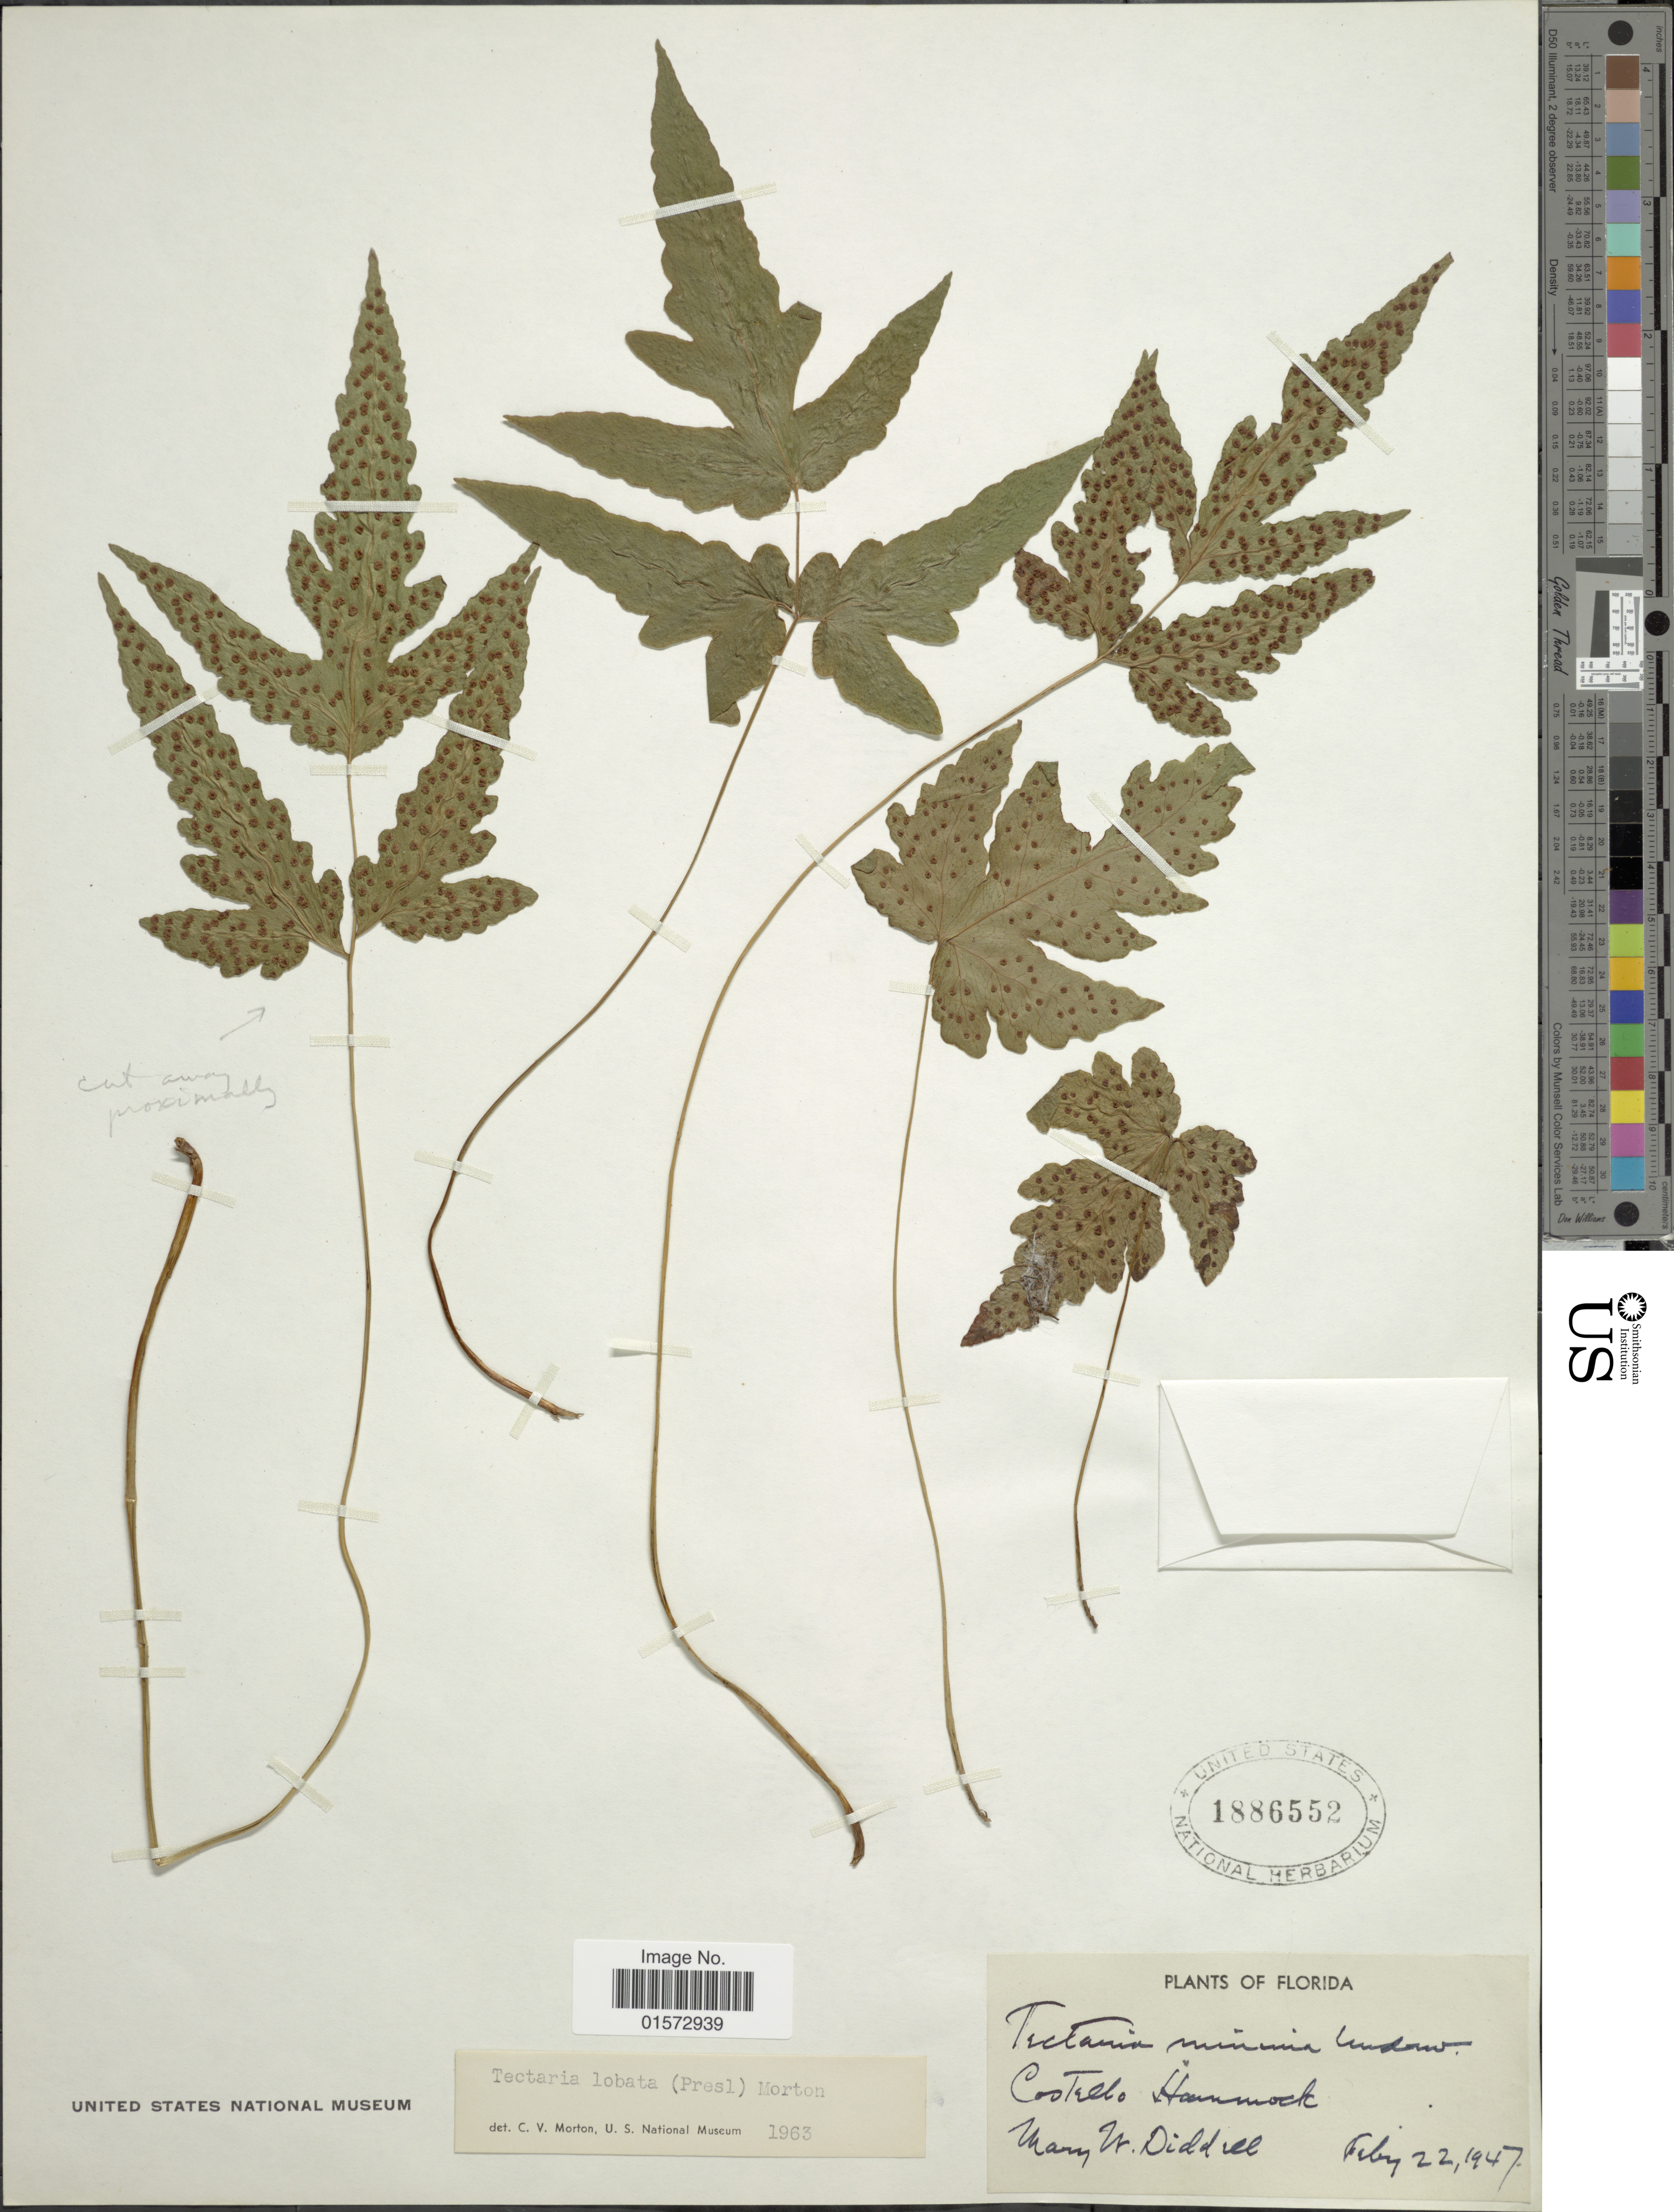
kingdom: Plantae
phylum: Tracheophyta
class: Polypodiopsida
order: Polypodiales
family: Tectariaceae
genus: Tectaria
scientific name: Tectaria fimbriata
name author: (Willd.) Lourteig & Proctor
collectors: M. Diddell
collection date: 1947-02-22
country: United States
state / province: Florida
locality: Cootiela Hammock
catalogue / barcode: US 1886552